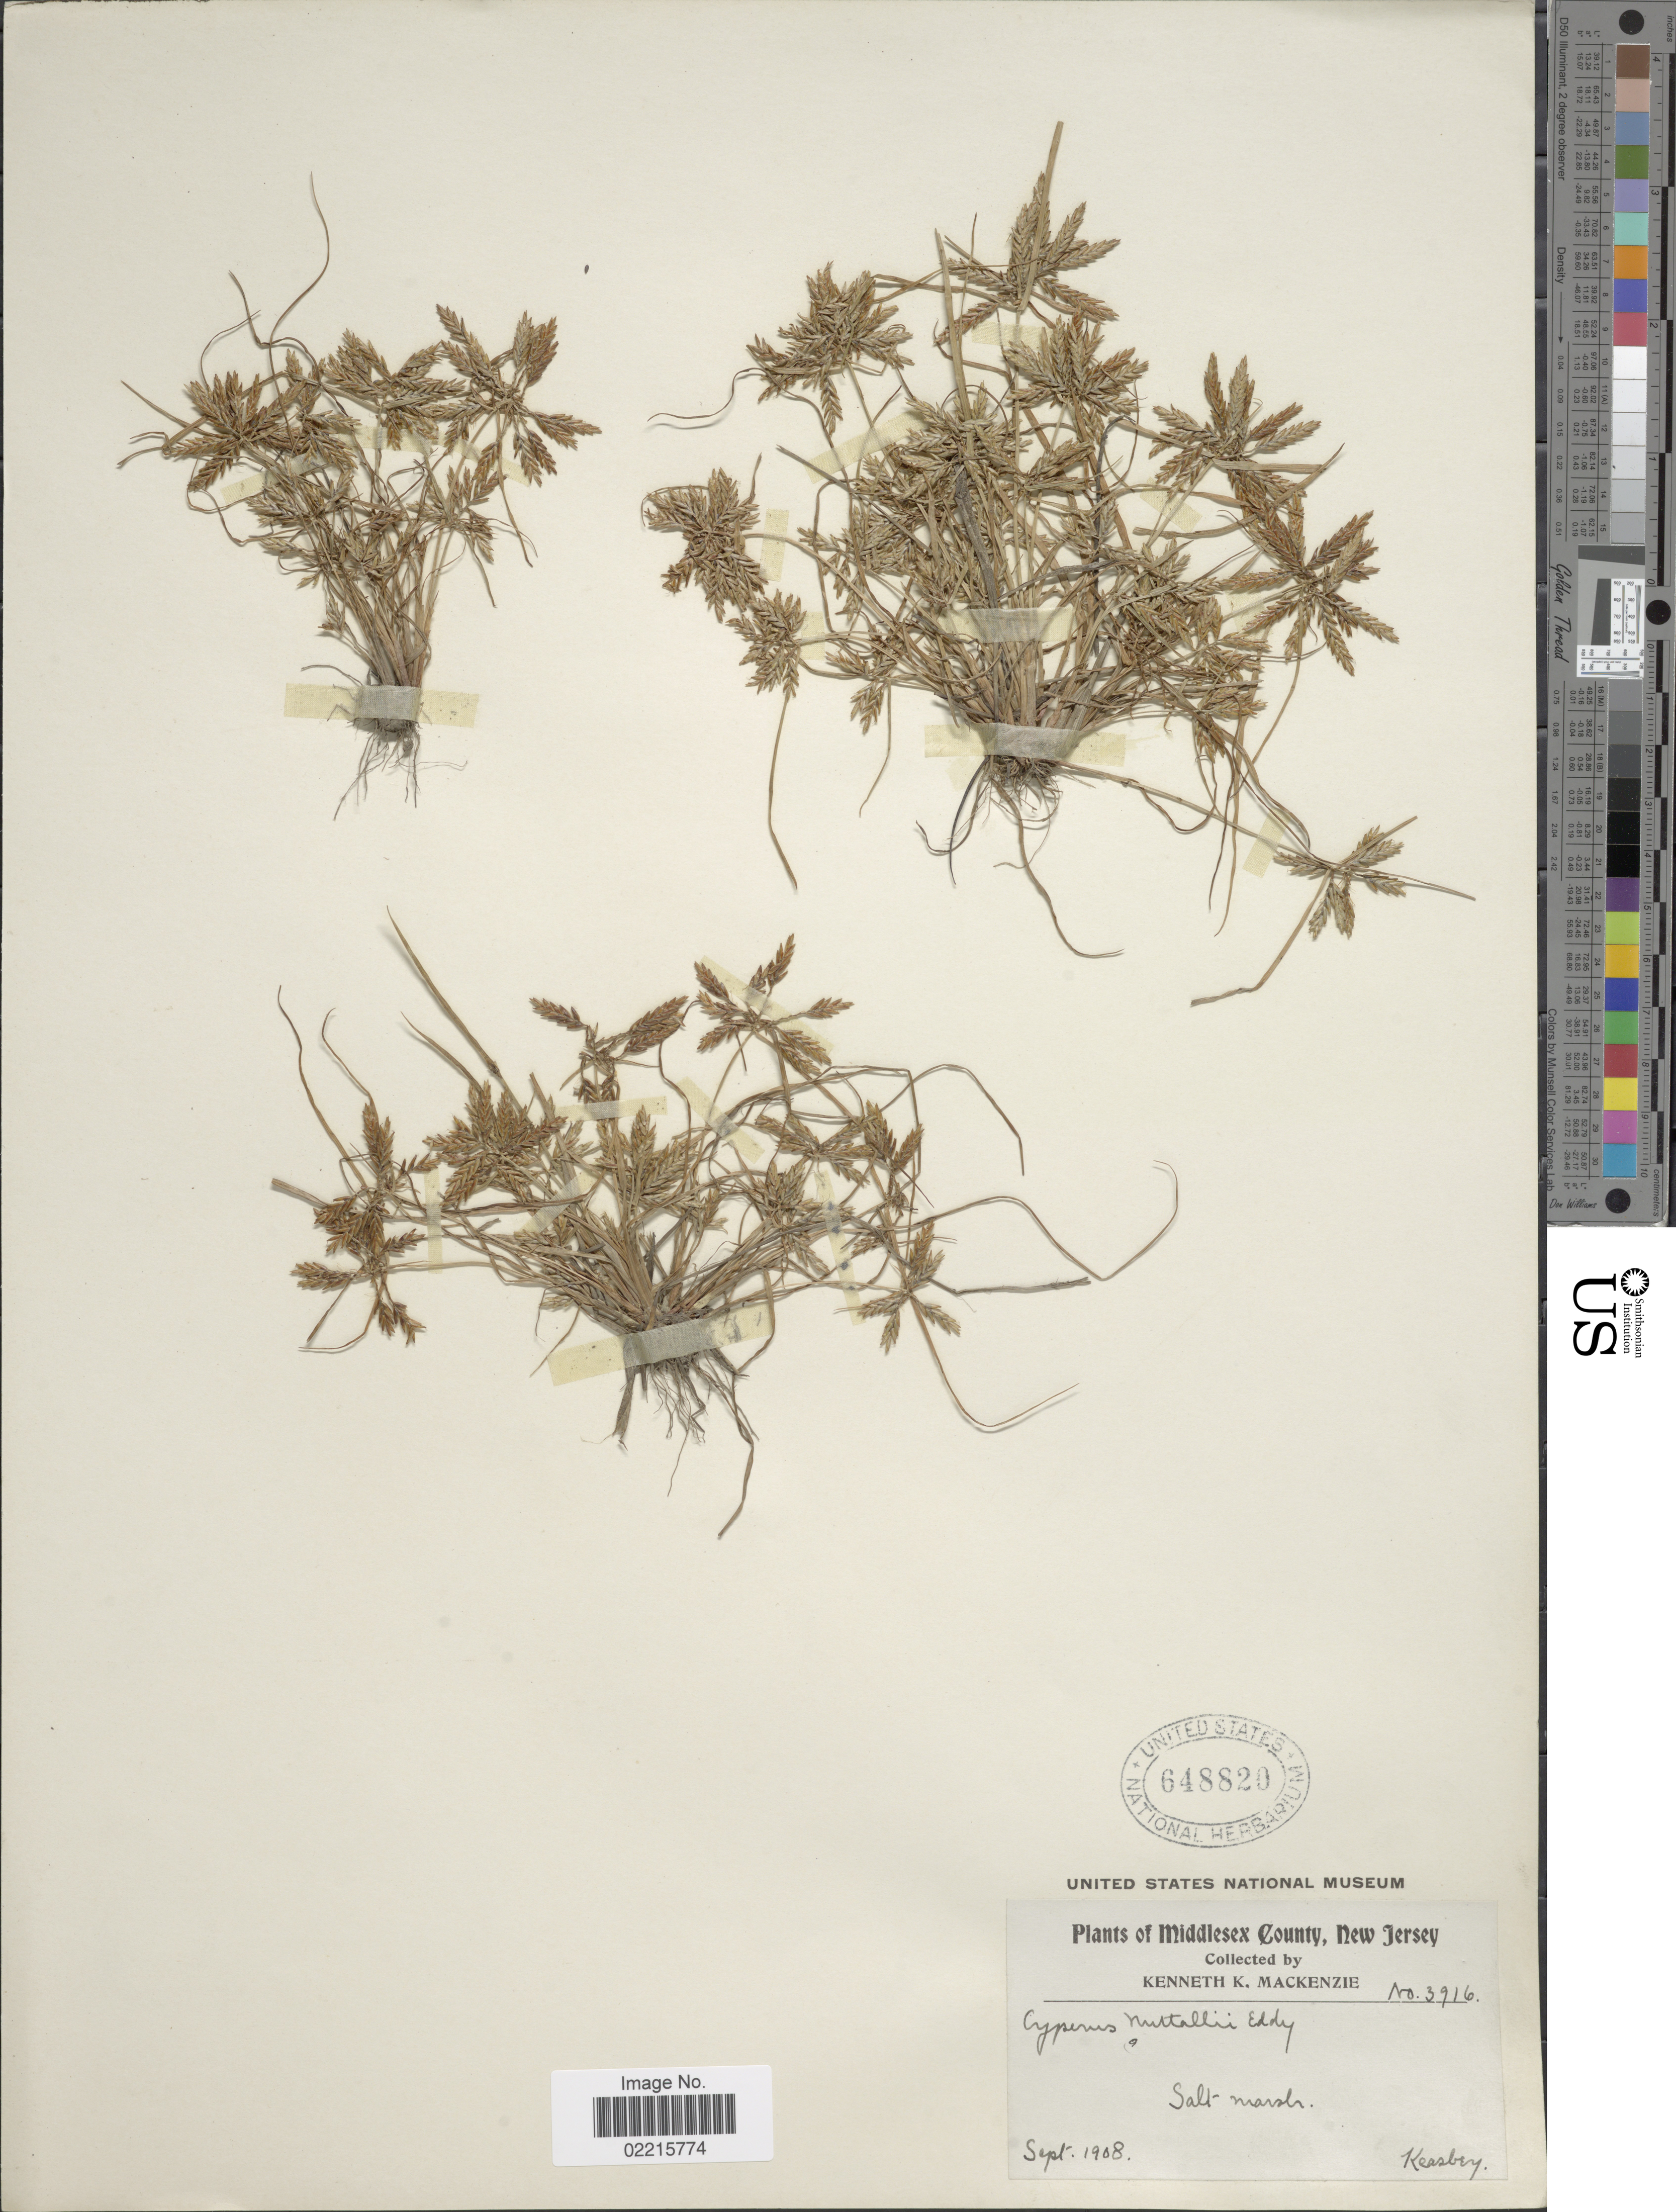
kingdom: Plantae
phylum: Tracheophyta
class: Liliopsida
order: Poales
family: Cyperaceae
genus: Cyperus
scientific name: Cyperus filicinus Vahl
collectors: K. K. Mackenzie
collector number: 3916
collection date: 1908-09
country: United States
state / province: New Jersey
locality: Middlesex County, Keasbey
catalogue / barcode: US 648820